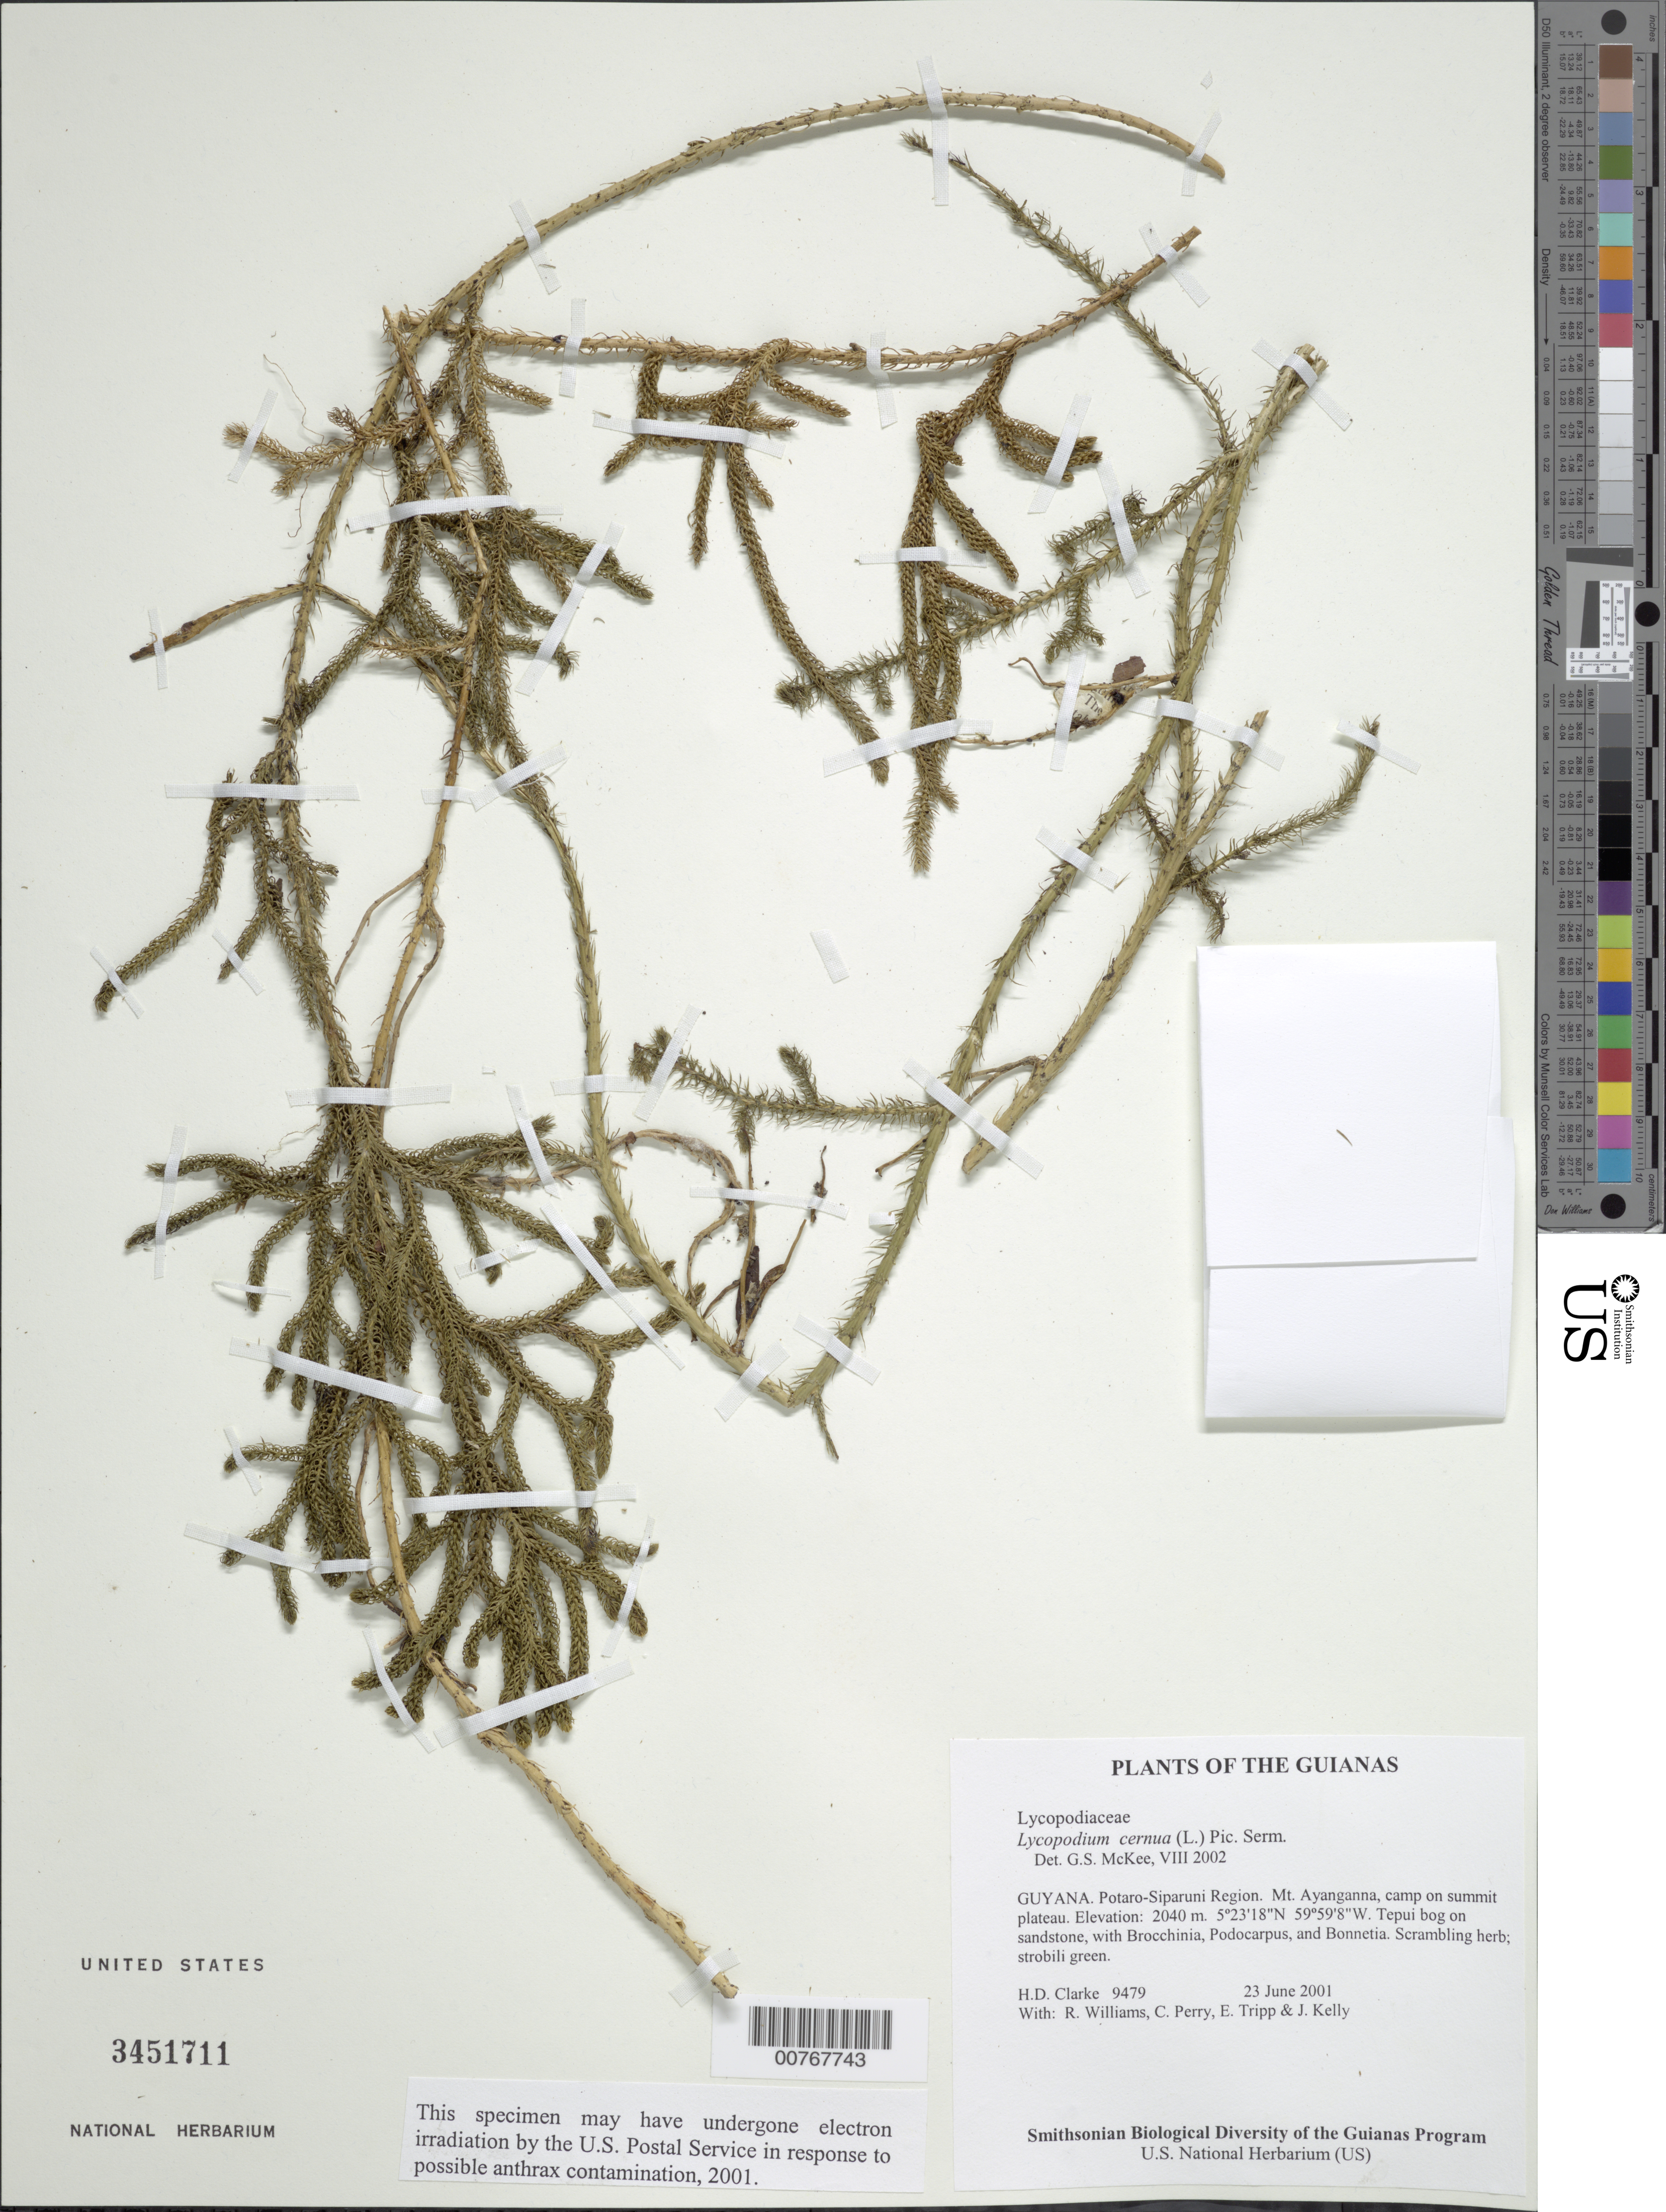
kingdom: Plantae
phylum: Tracheophyta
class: Lycopodiopsida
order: Lycopodiales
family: Lycopodiaceae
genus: Palhinhaea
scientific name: Palhinhaea cernua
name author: (L.) Vasc. & Franco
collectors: H. D. Clarke, R. Williams, C. Perry, E. Tripp & J. Kelly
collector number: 9479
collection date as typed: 23 June 2001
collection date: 2001-06-23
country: Guyana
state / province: Potaro-Siparuni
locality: Mt. Ayanganna, camp on summit plateau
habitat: Tepui bog on sandstone, with Brocchinia, Podocarpus, and Bonnetia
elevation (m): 2040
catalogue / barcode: US 3451711